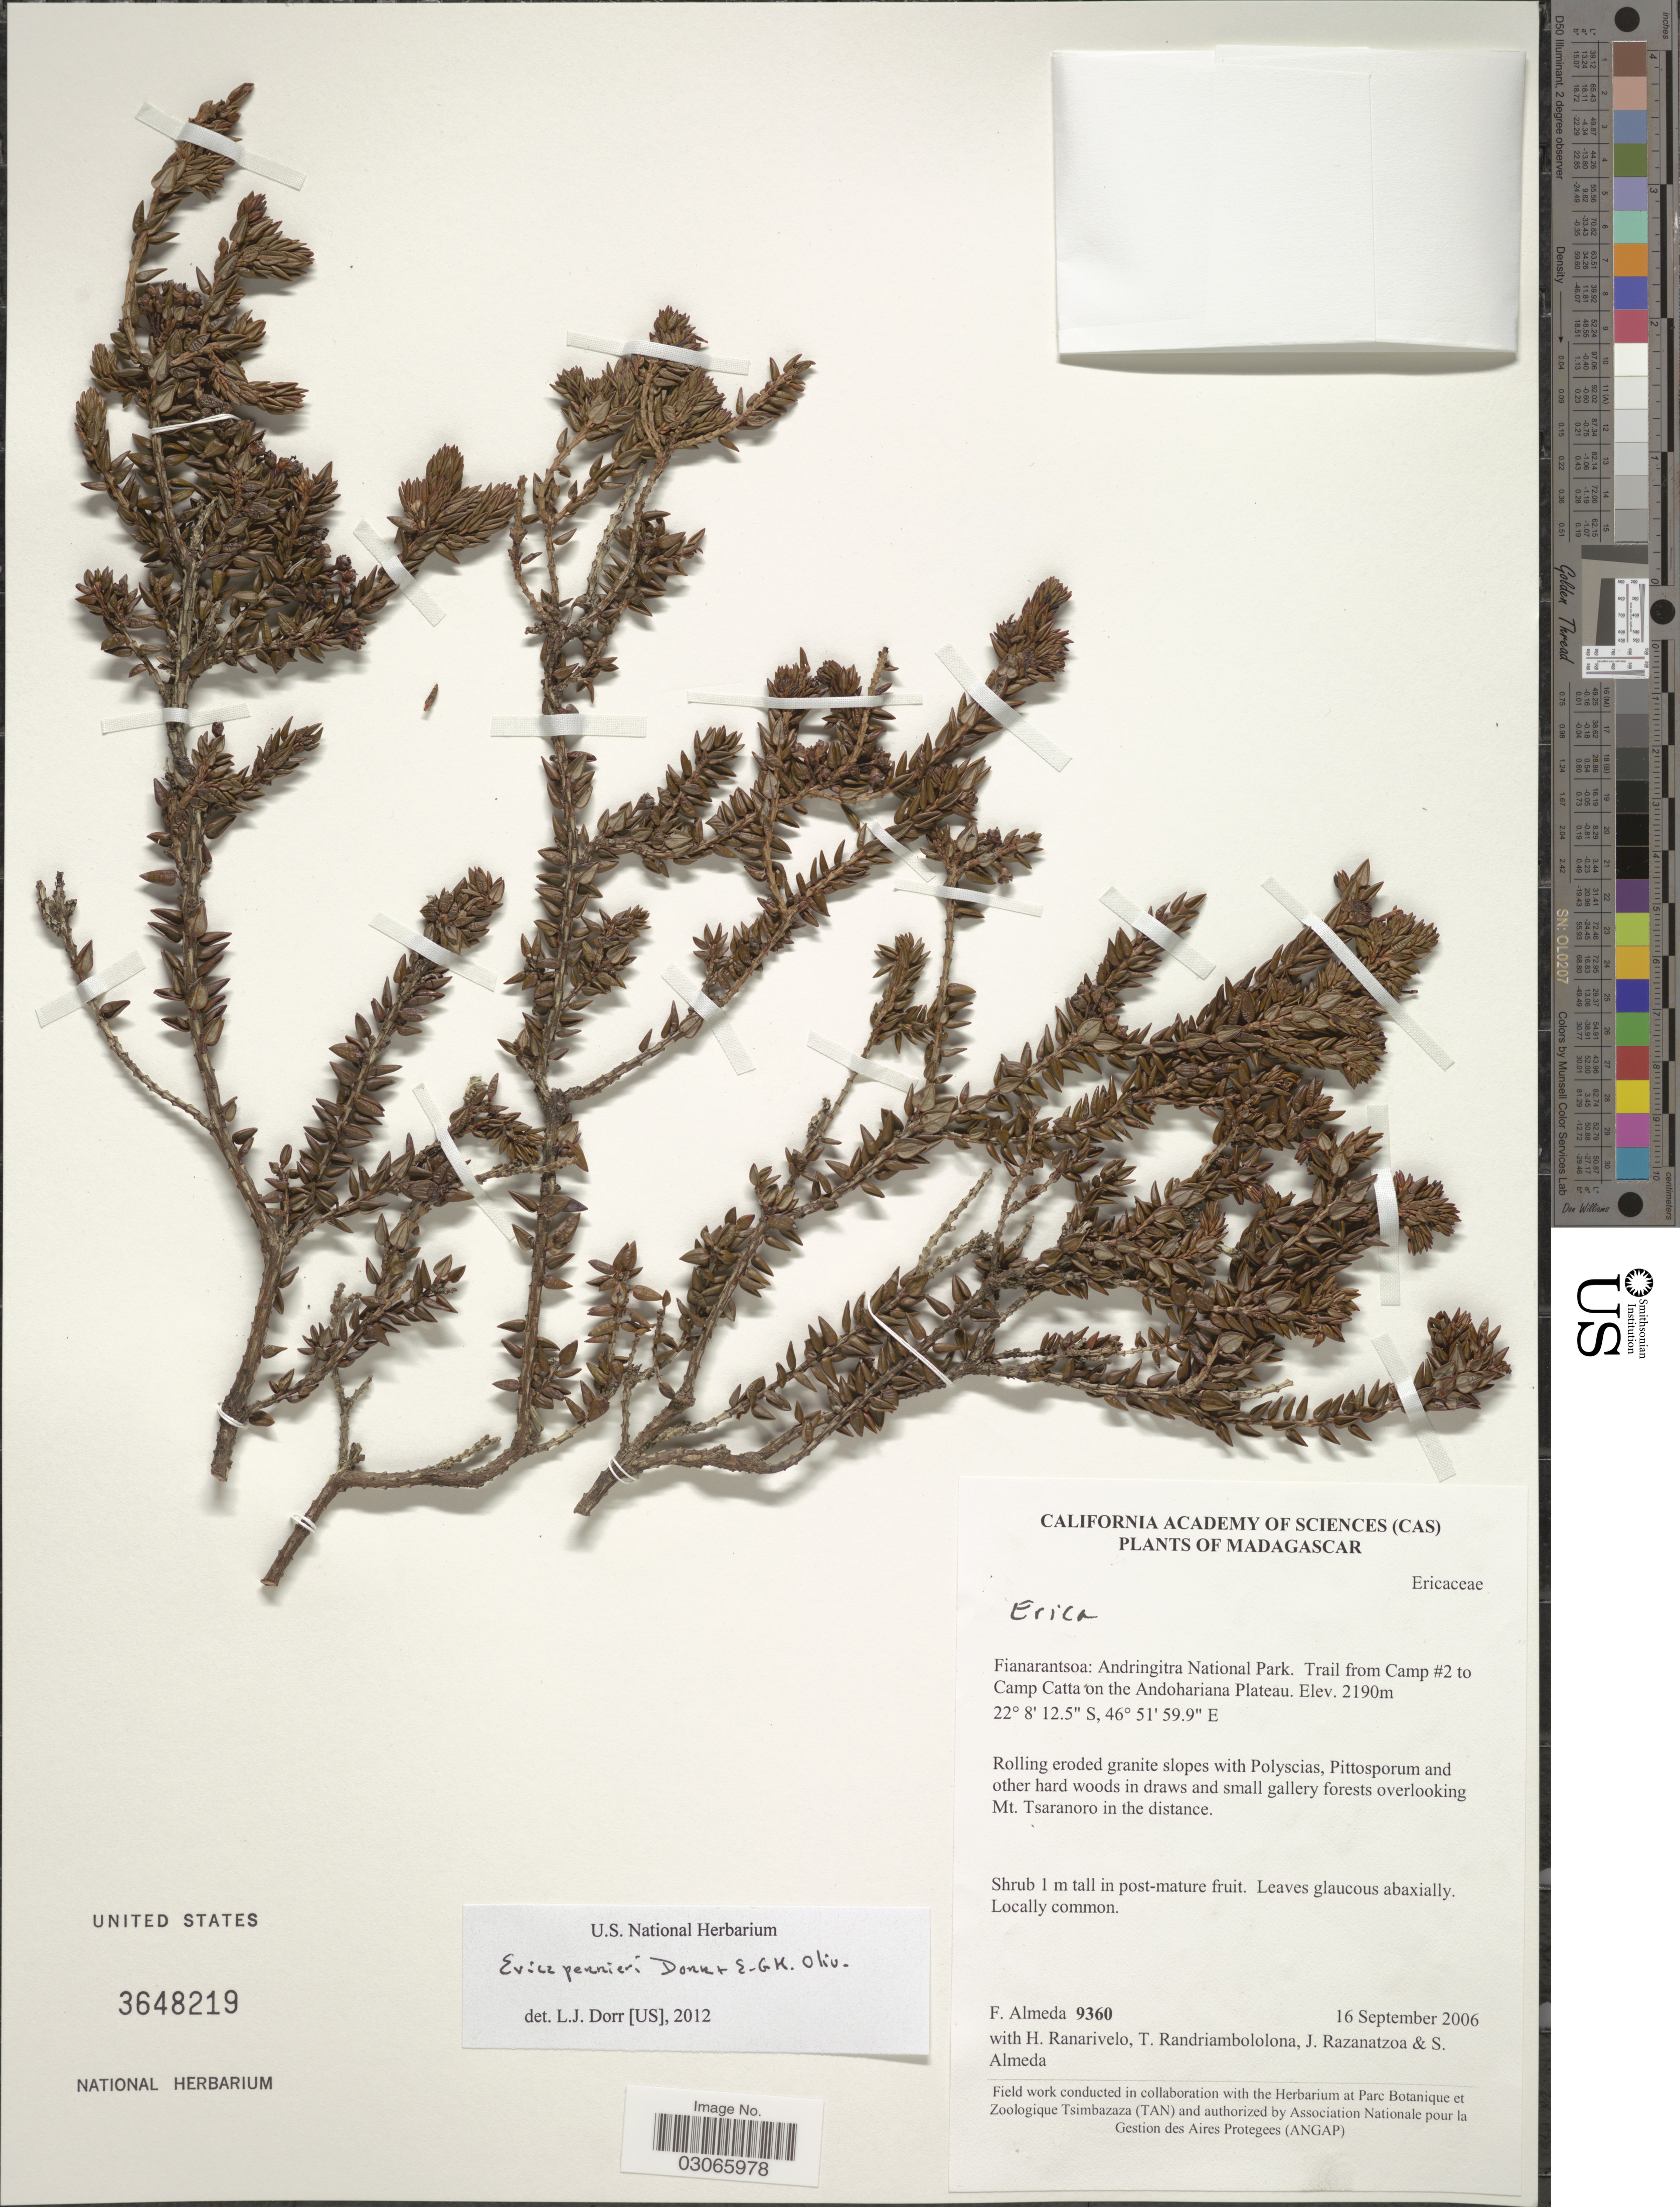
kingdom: Plantae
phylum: Tracheophyta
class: Magnoliopsida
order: Ericales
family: Ericaceae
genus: Erica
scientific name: Erica perrieri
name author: Dorr & E.G.H. Oliv.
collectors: F. Almeda, H. Ranarivelo, T. Randriambololona, J. Razanatzoa & S. Almeda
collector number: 9360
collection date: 2006-09-16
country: Madagascar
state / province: Haute Matsiatra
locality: Andringitra National Park. Trail from Camp #2 to Camp Catta on the Andohariana Plateau.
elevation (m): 2190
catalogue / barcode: US 3648219